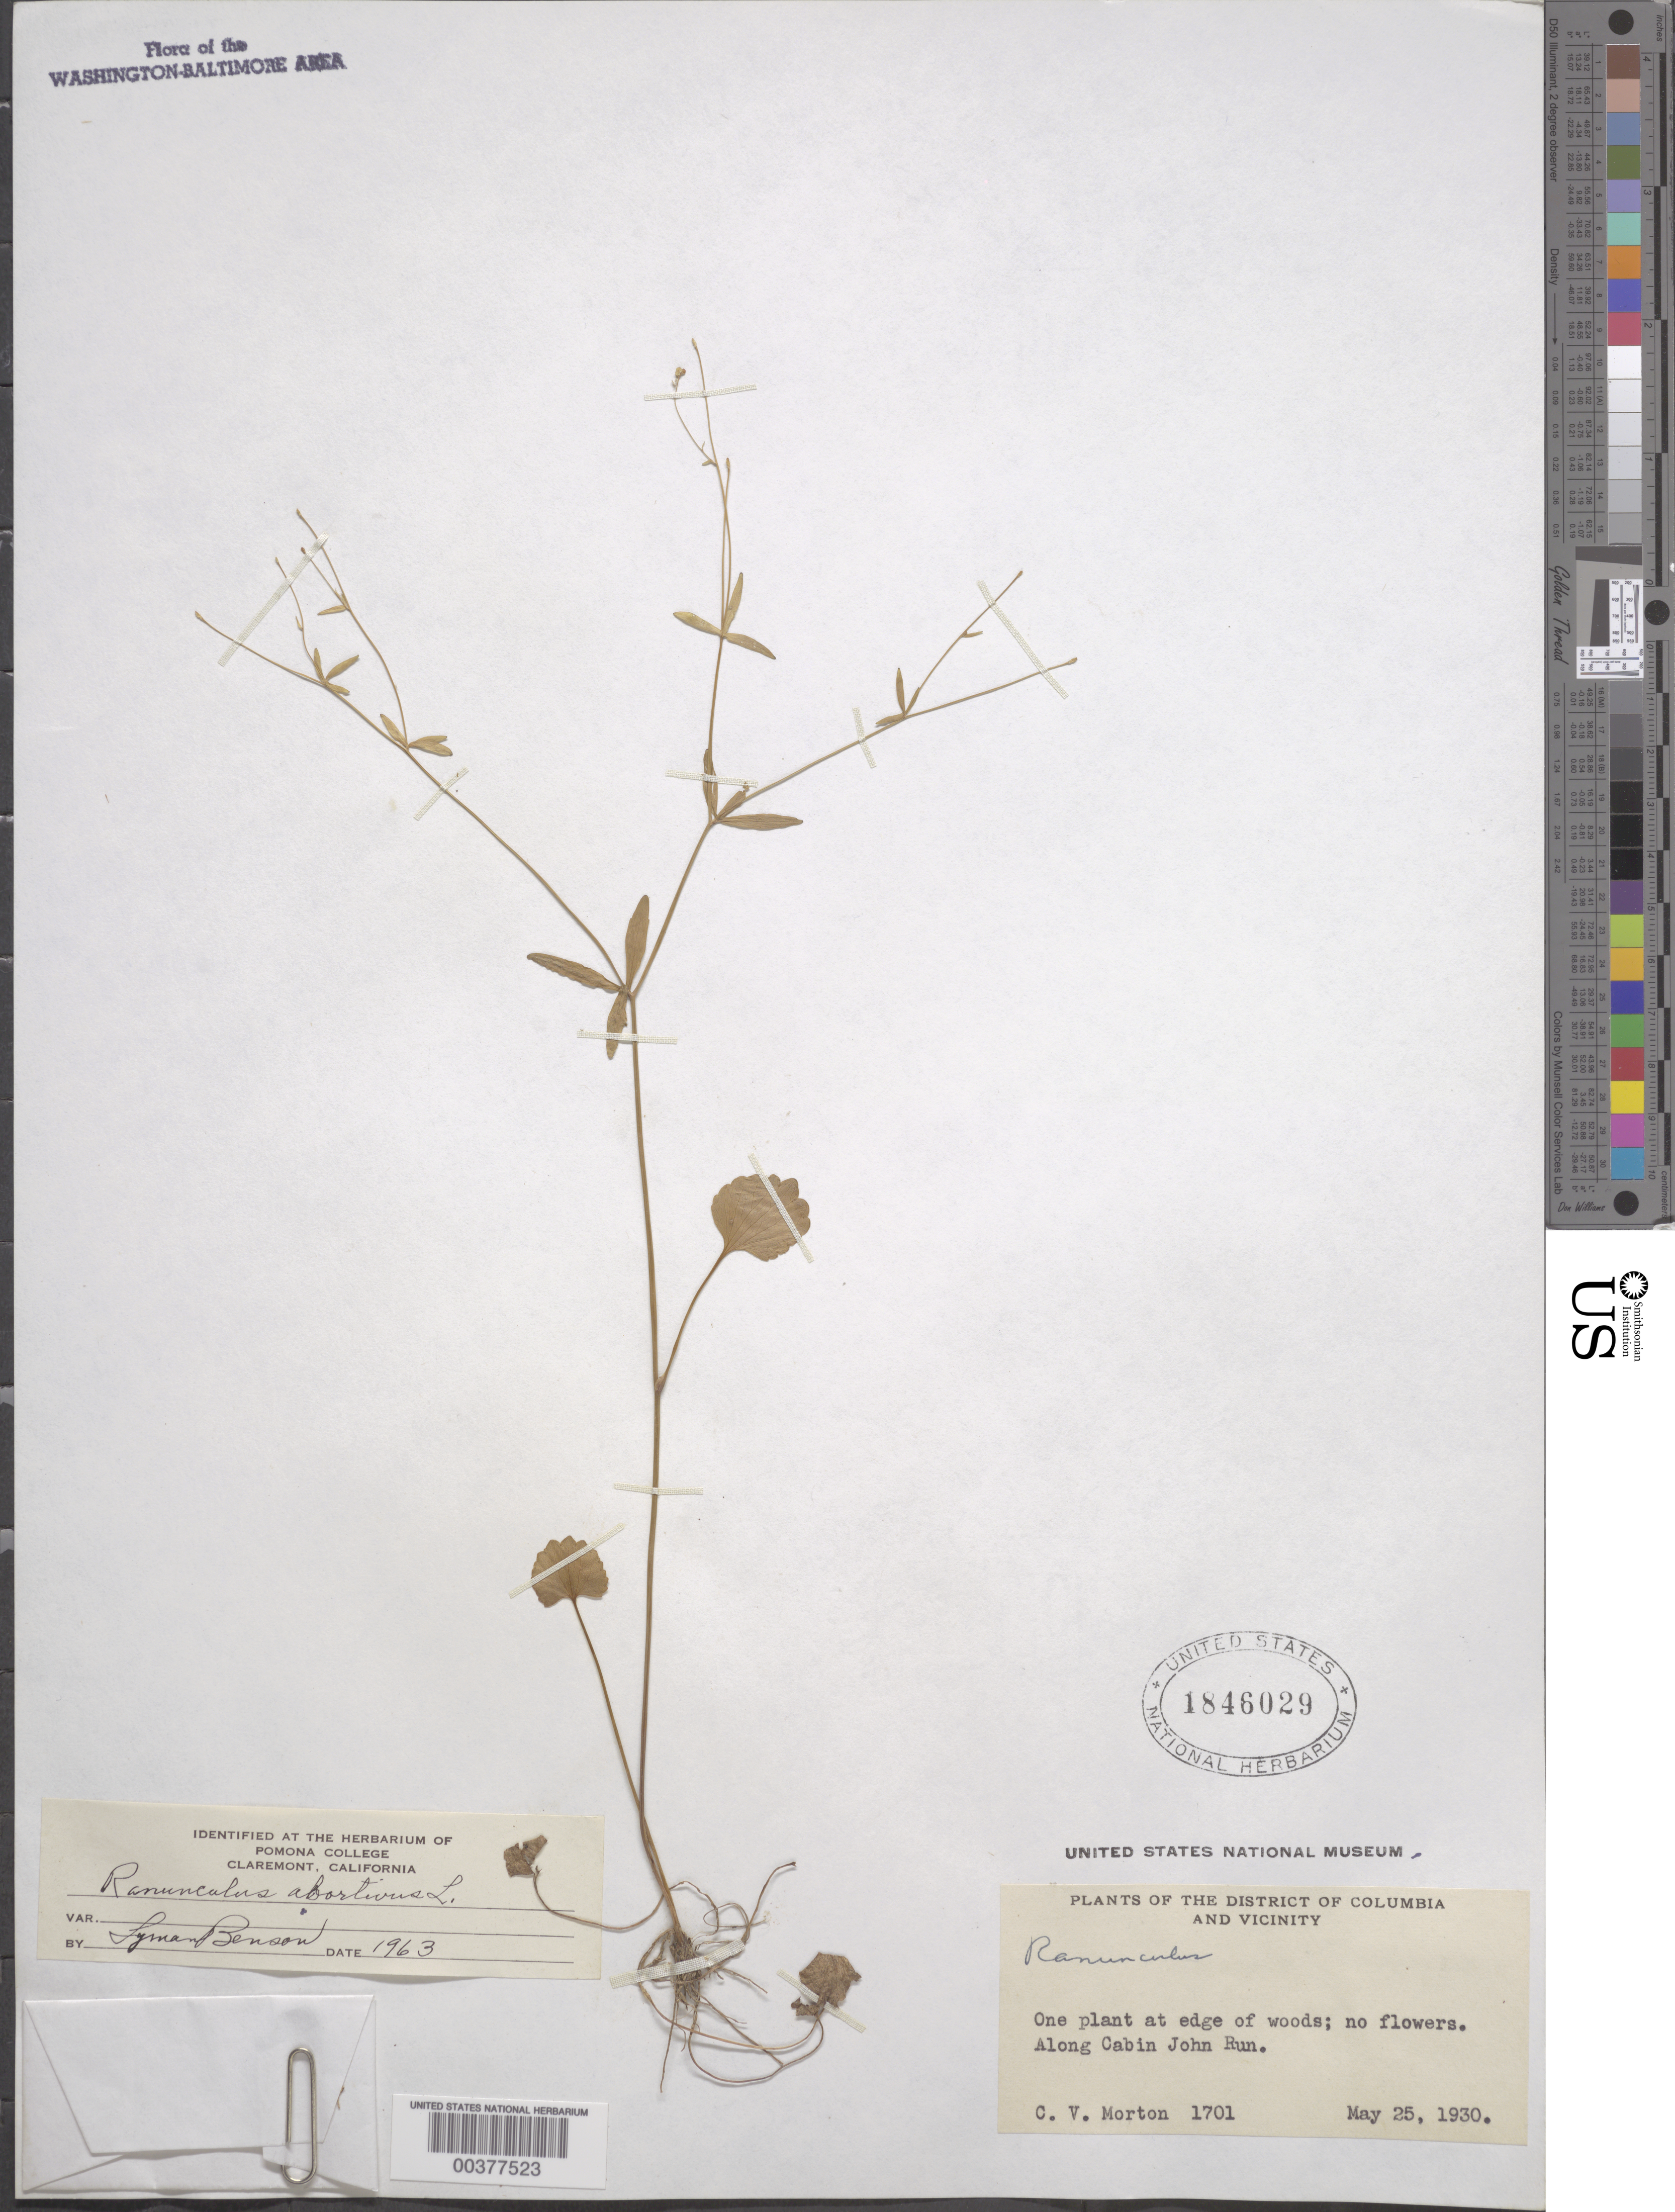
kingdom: Plantae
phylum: Tracheophyta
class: Magnoliopsida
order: Ranunculales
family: Ranunculaceae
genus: Ranunculus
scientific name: Ranunculus abortivus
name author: L.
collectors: C. V. Morton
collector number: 1701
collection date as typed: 25 May 1930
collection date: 1930-05-25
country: United States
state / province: Maryland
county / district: Montgomery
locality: Cabin John Run C. & O. Canal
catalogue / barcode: US 1846029